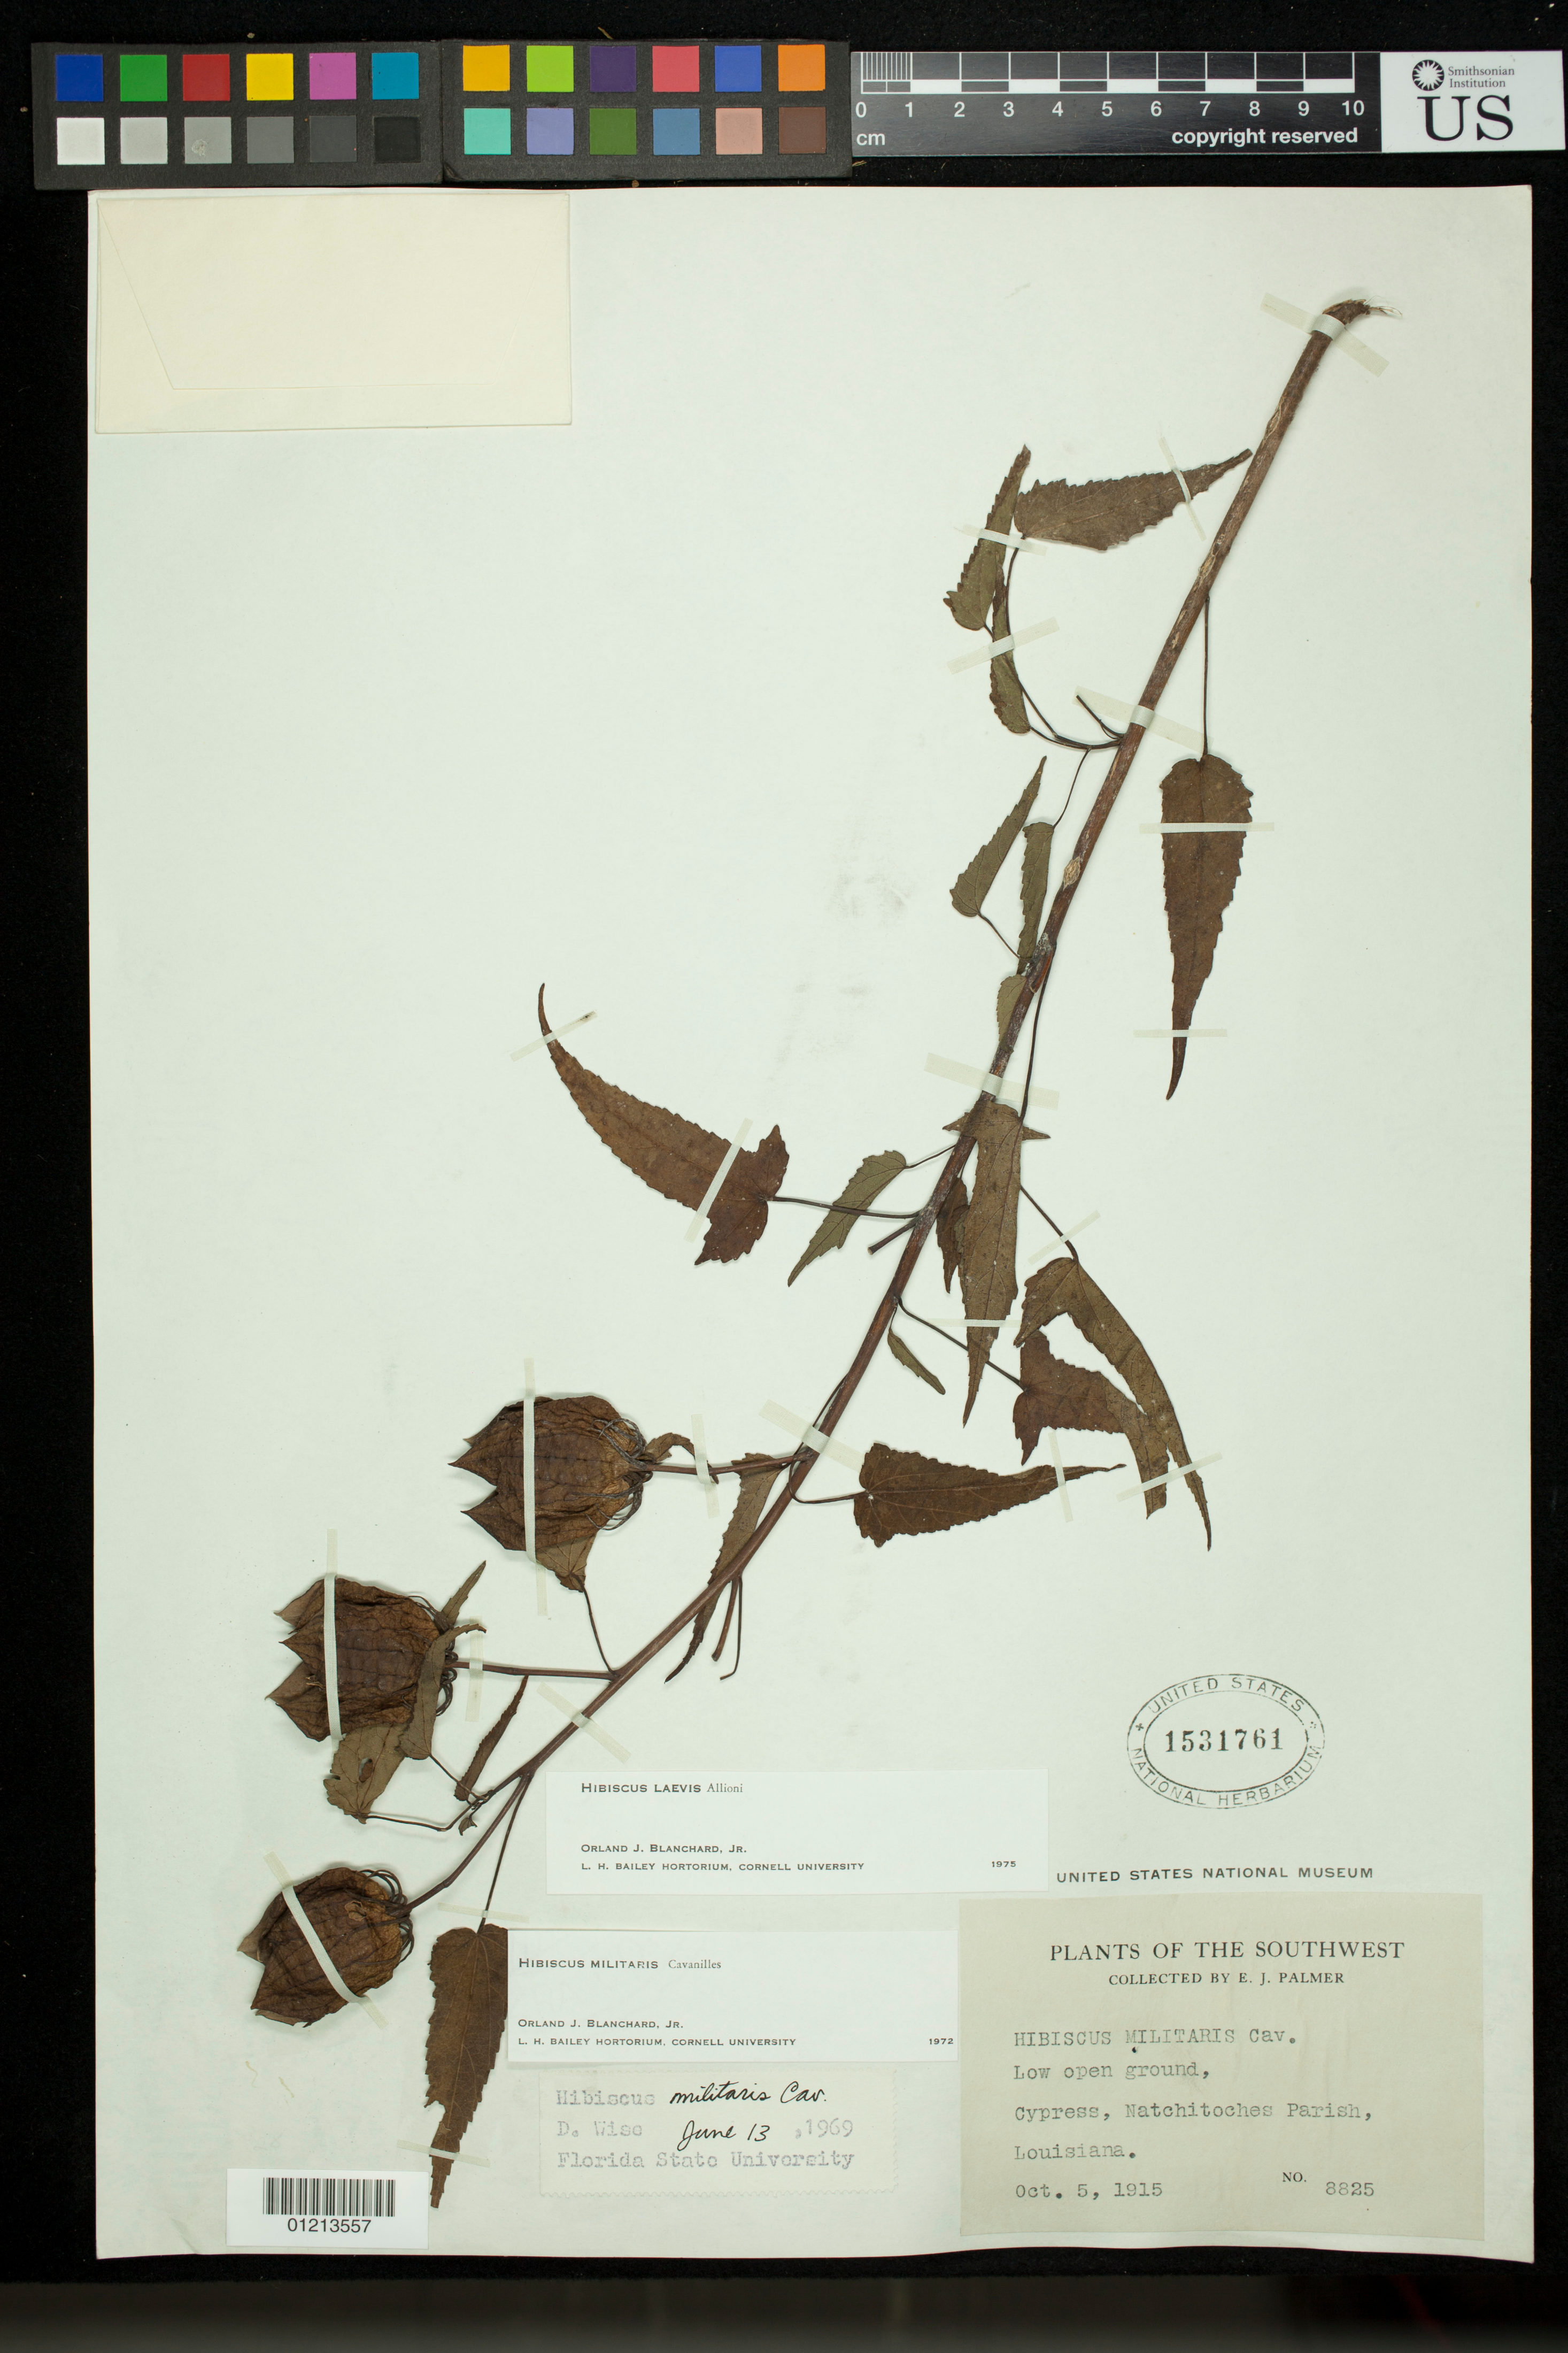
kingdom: Plantae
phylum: Tracheophyta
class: Magnoliopsida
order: Malvales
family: Malvaceae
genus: Hibiscus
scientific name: Hibiscus laevis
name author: All.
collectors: E. J. Palmer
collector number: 8825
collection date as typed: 10 May 1915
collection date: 1915-05-10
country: United States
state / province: Louisiana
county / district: Natchitoches Parish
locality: Low open ground, Cypress, Natchitoches Parish.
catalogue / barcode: US 1531761